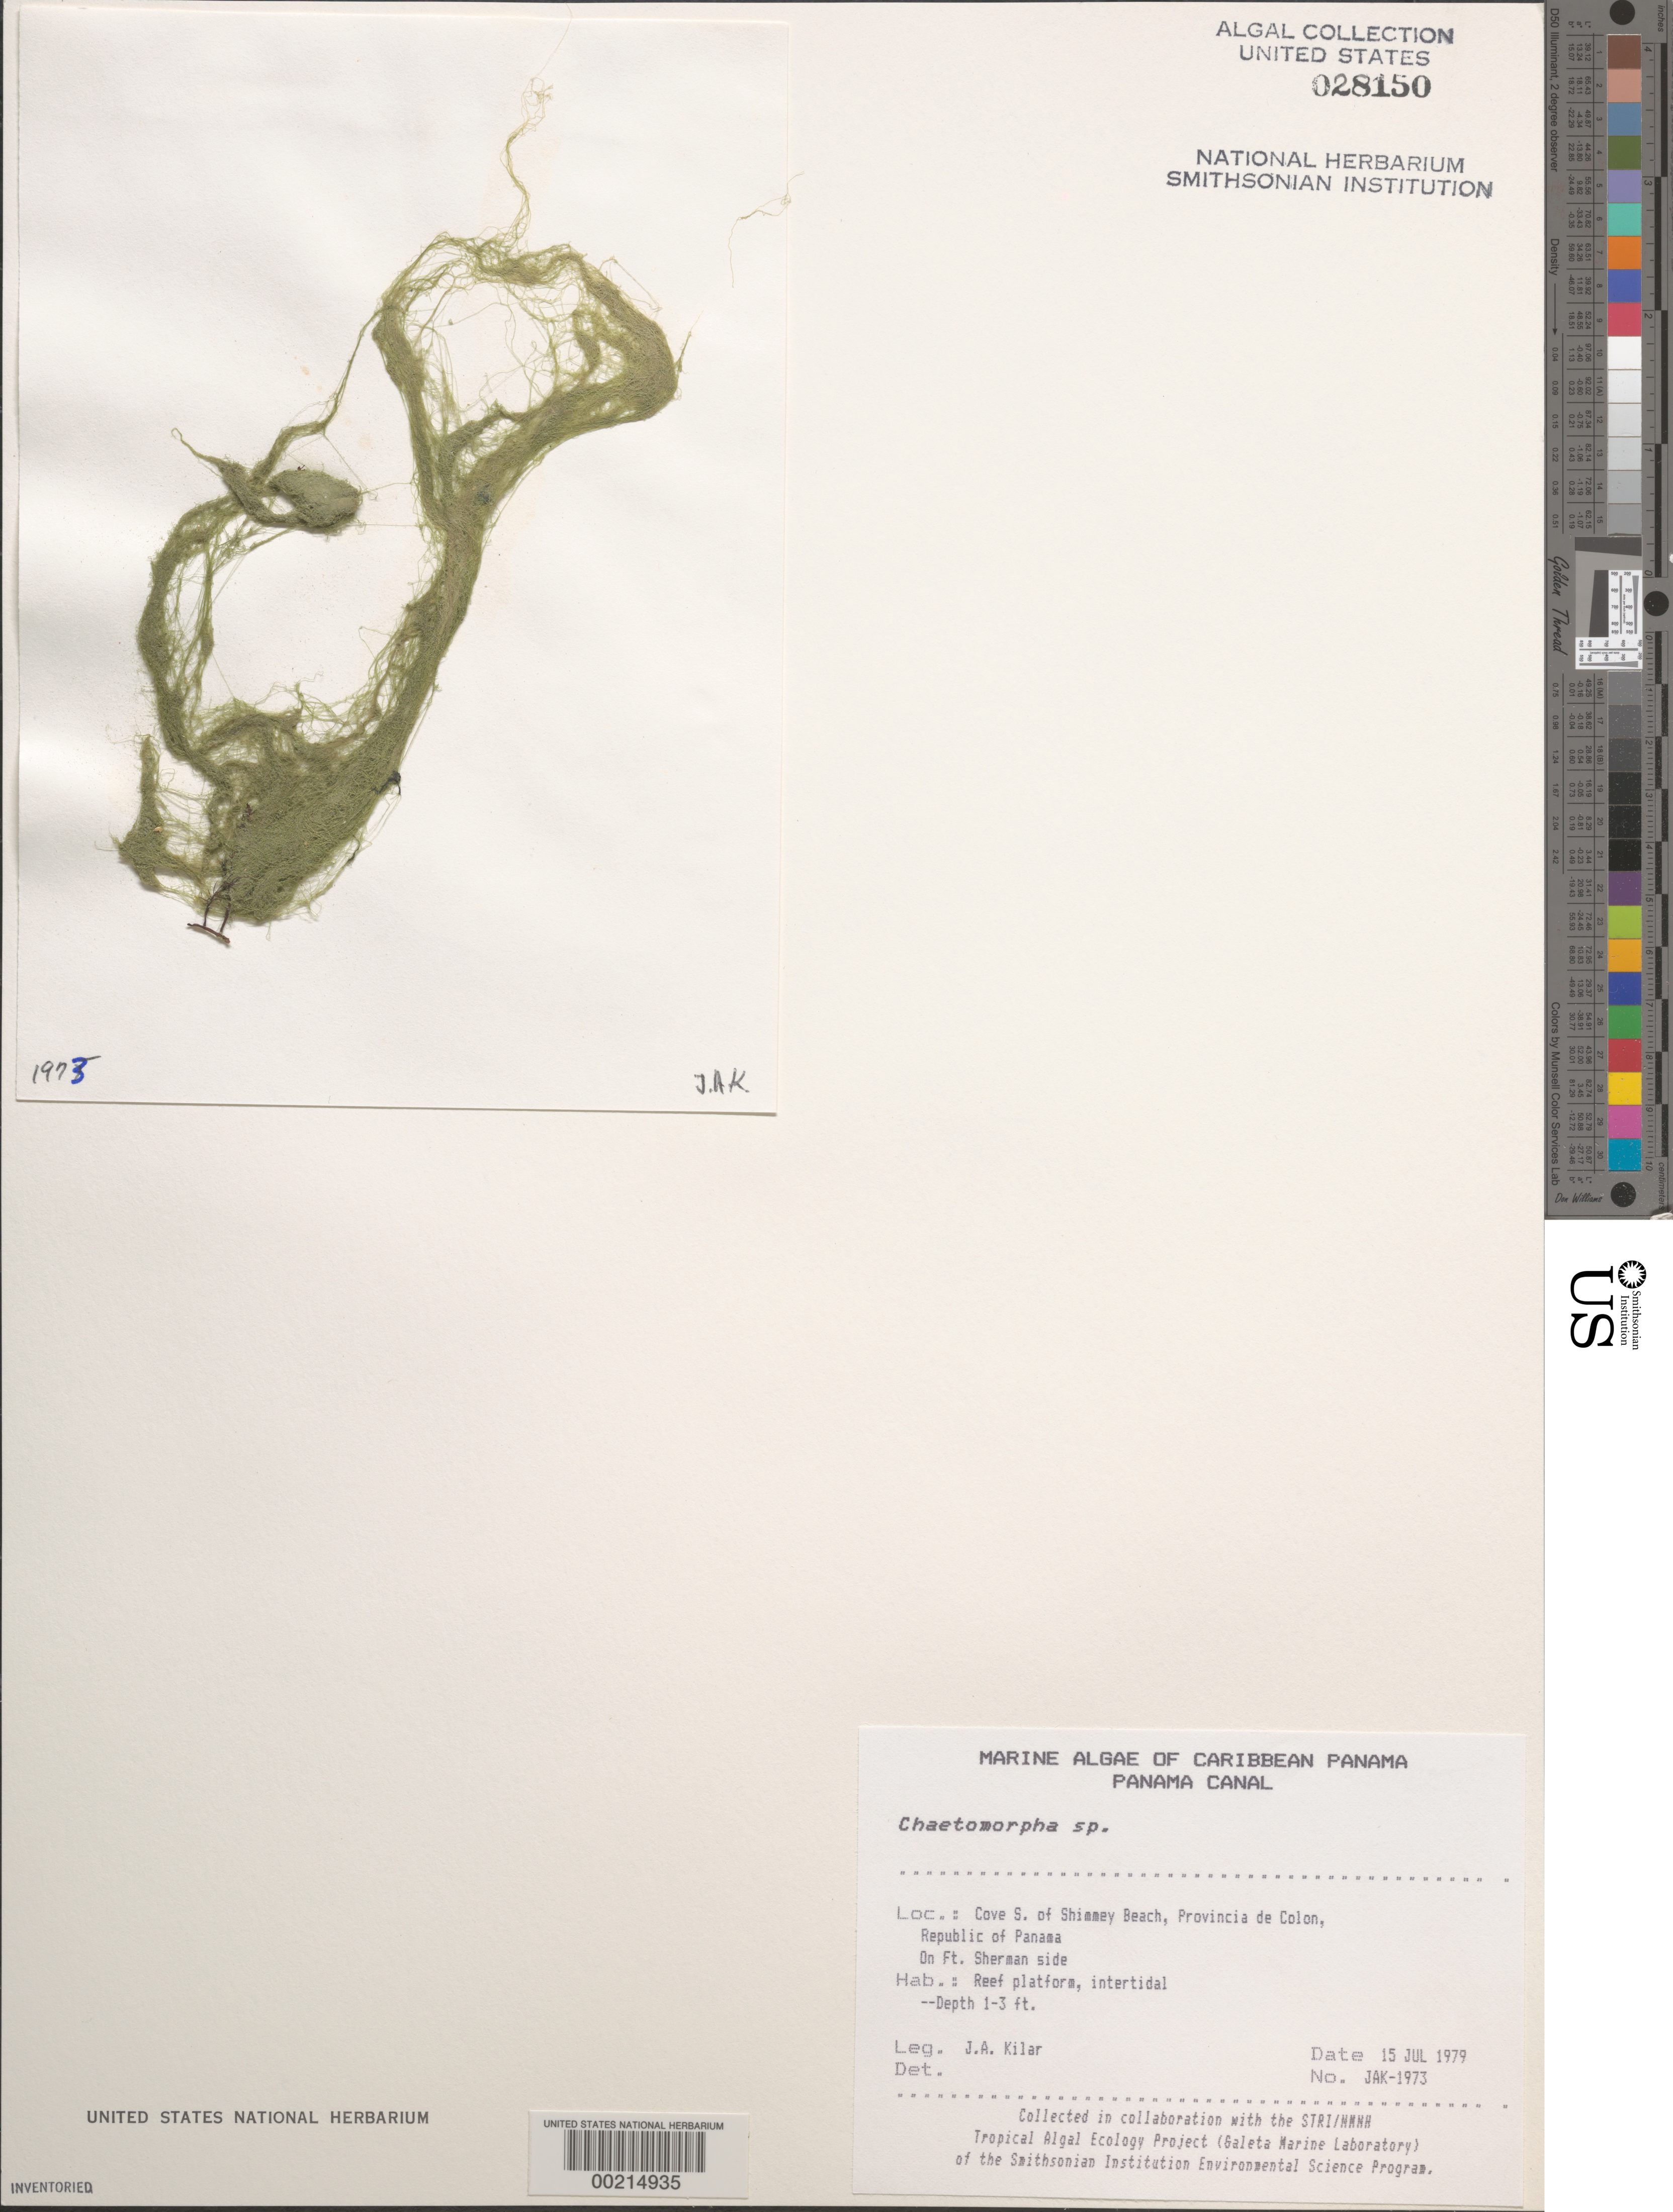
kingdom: Plantae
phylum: Chlorophyta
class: Ulvophyceae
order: Cladophorales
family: Cladophoraceae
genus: Chaetomorpha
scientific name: Chaetomorpha sp.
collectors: J. A. Kilar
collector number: JAK-1973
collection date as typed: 15 Jul 1979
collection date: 1979-07-15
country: Panama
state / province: Colón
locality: Cove south of Shimmey Beach, Fort Sherman side, Panama Canal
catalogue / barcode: US 28150